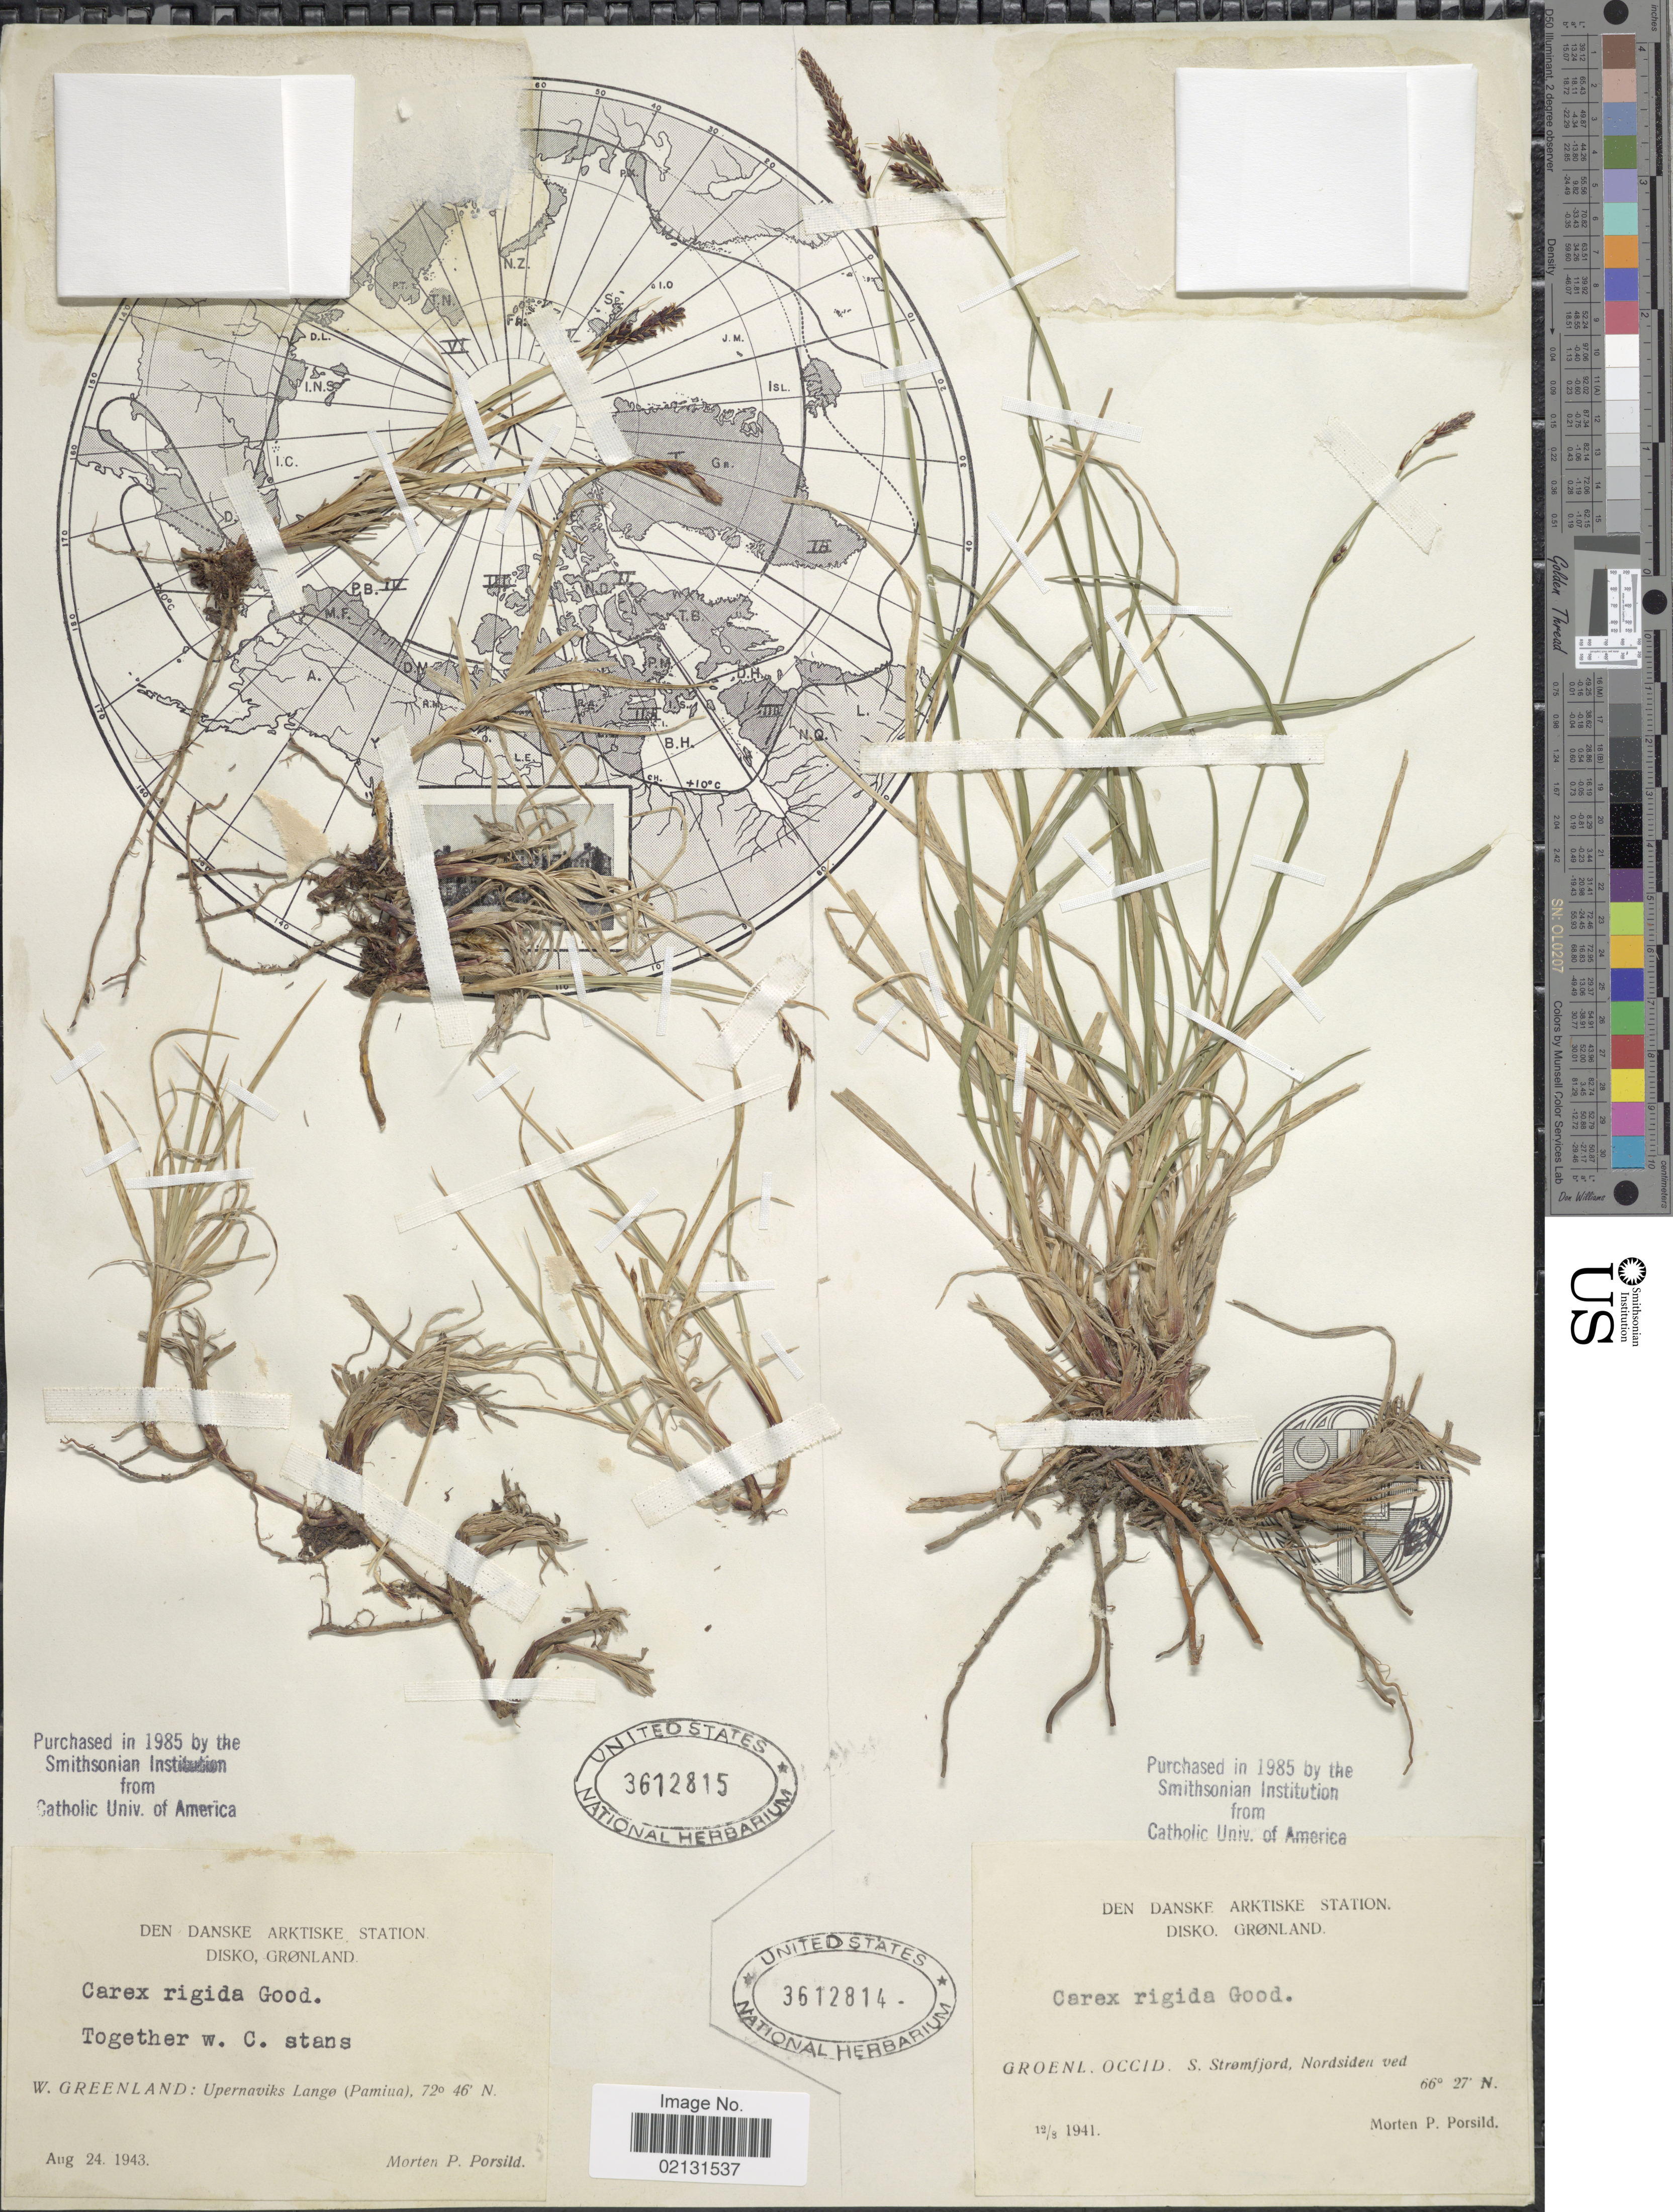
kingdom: Plantae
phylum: Tracheophyta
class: Liliopsida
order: Poales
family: Cyperaceae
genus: Carex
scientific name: Carex bigelowii subsp. bigelowii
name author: Torr. ex Schwein.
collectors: M. P. Porsild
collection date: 1943-08-24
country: Greenland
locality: Den Danske Arktiske Station, Disko. Grønland, W. Greenland: Upernaviks Langø (Pamiua).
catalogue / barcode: US 3612815